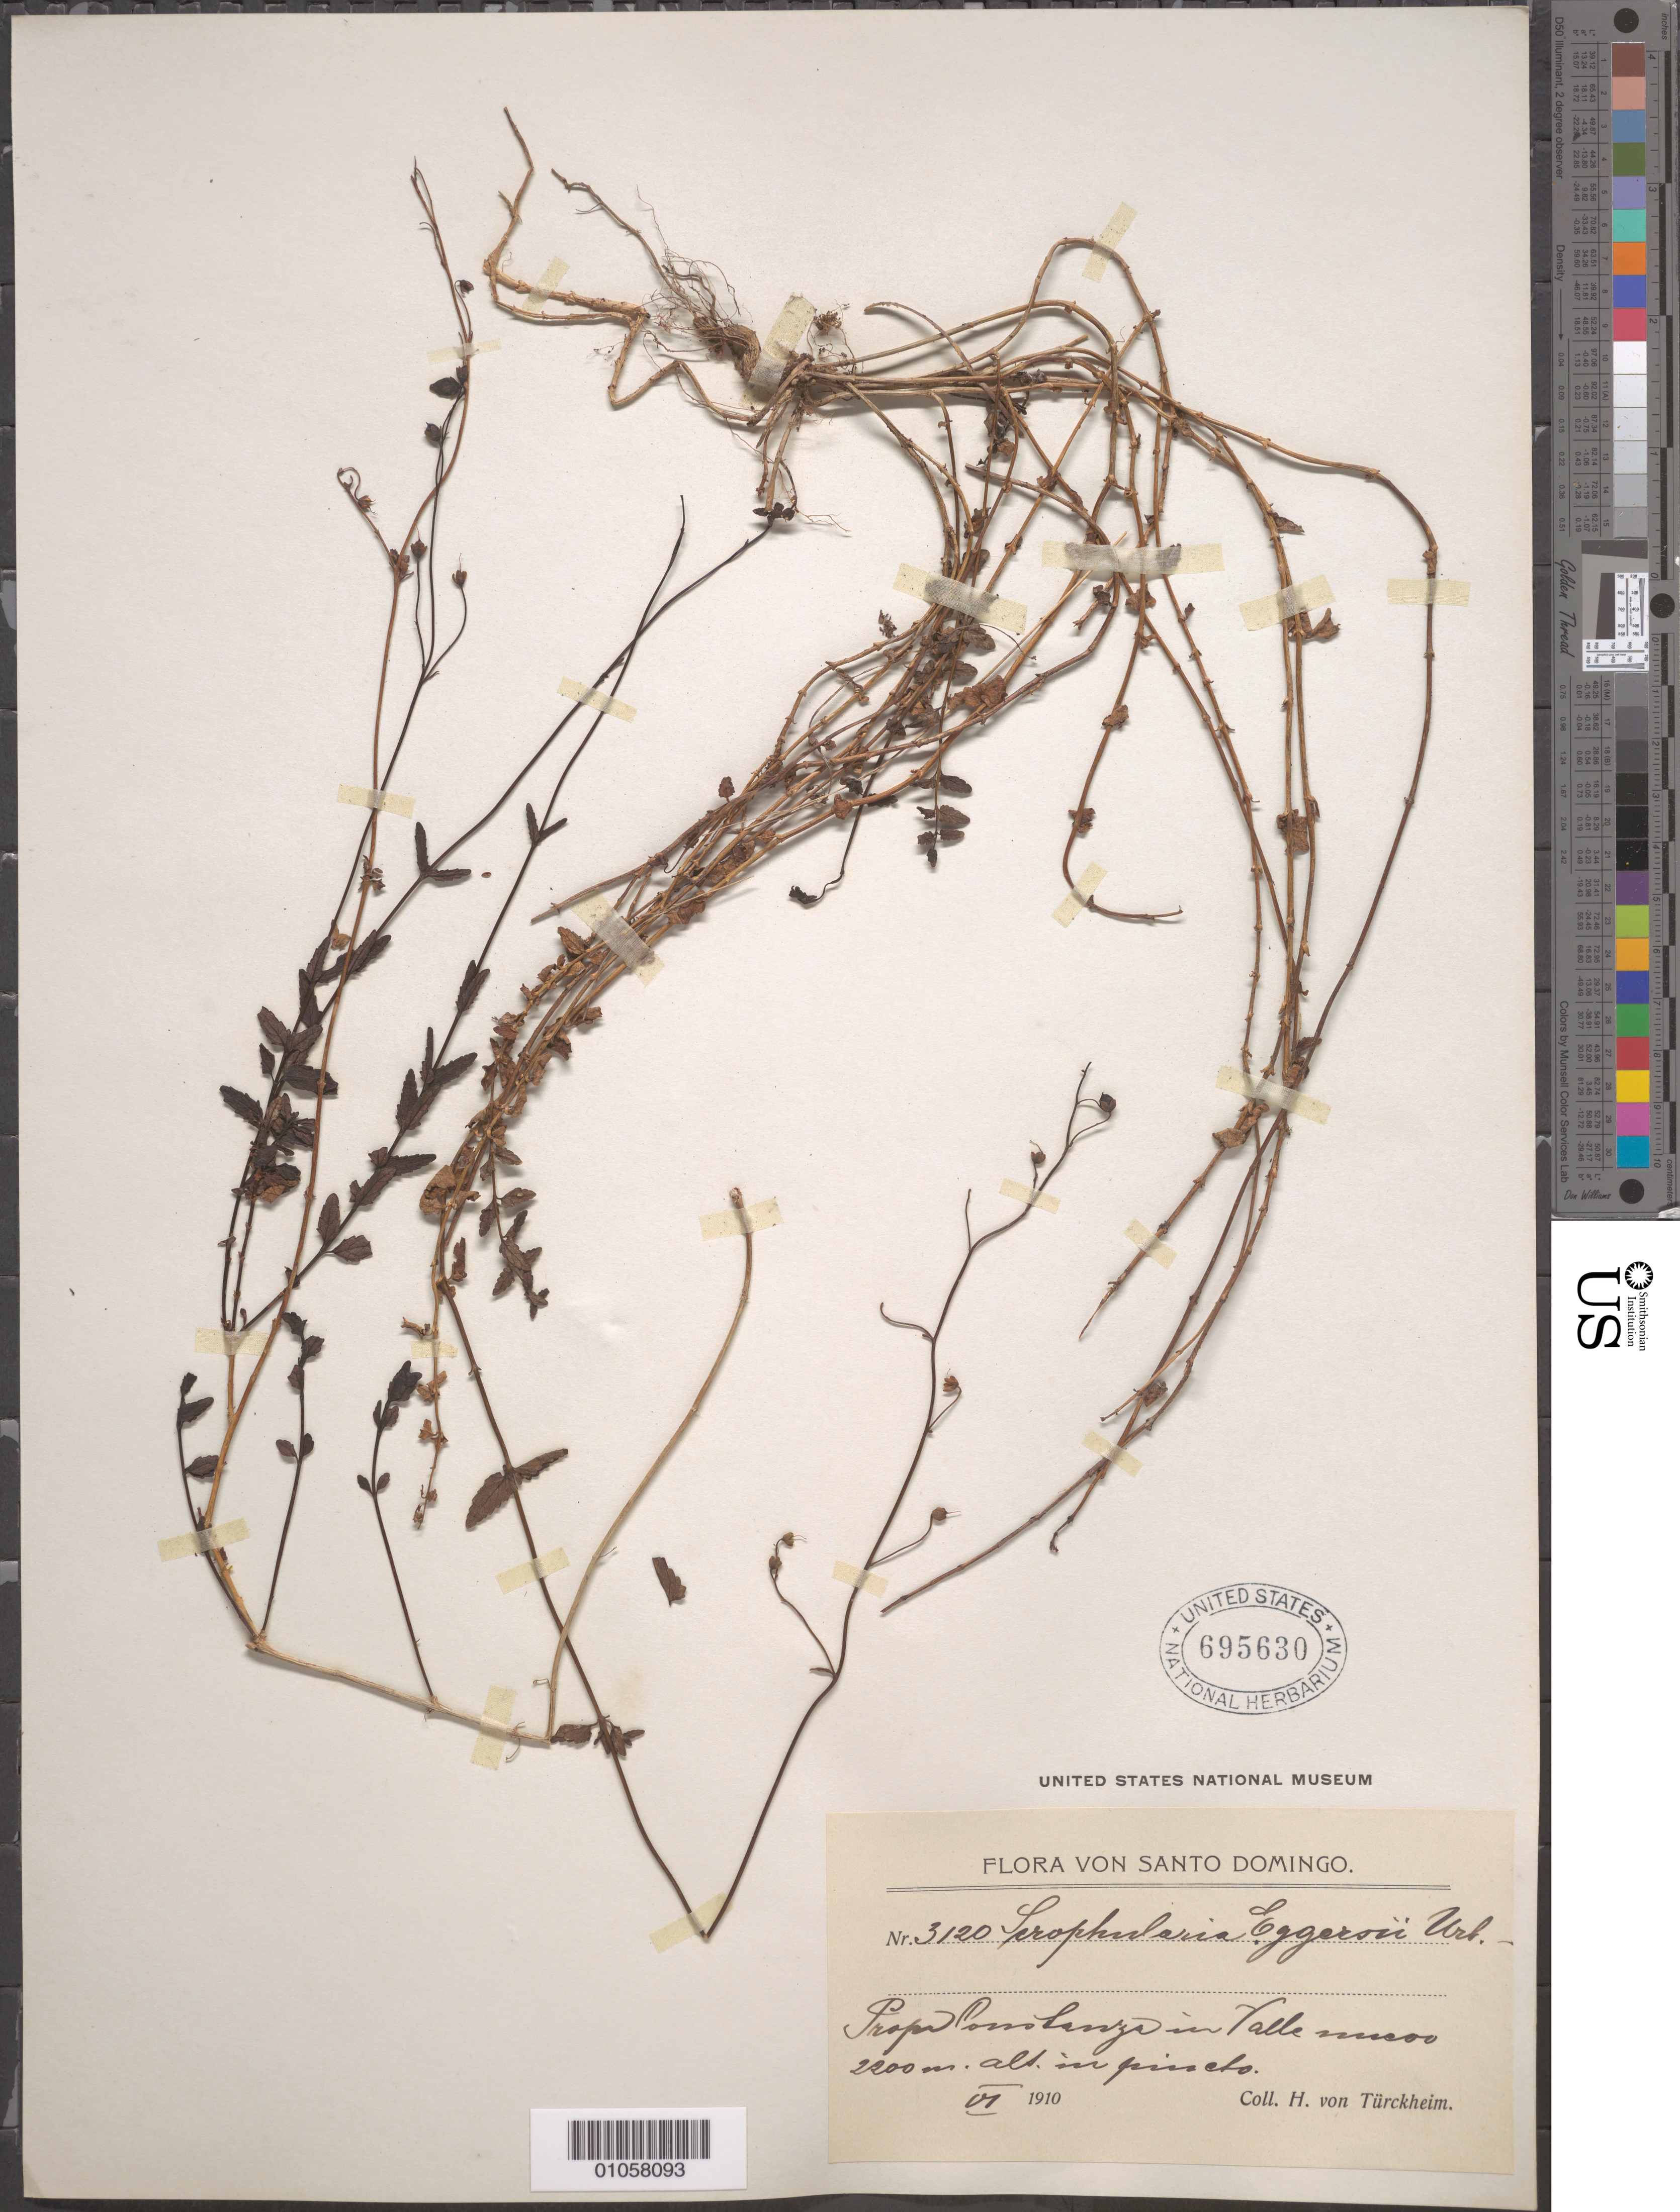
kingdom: Plantae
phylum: Tracheophyta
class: Magnoliopsida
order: Lamiales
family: Scrophulariaceae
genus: Scrophularia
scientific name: Scrophularia eggersii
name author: Urb.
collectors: H. von Türckheim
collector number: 3120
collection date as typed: Jun 1910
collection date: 1910-06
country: Dominican Republic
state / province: La Vega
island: Hispaniola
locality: Valle Nuevo, Constanza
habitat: In pineto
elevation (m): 2200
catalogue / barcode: US 695630